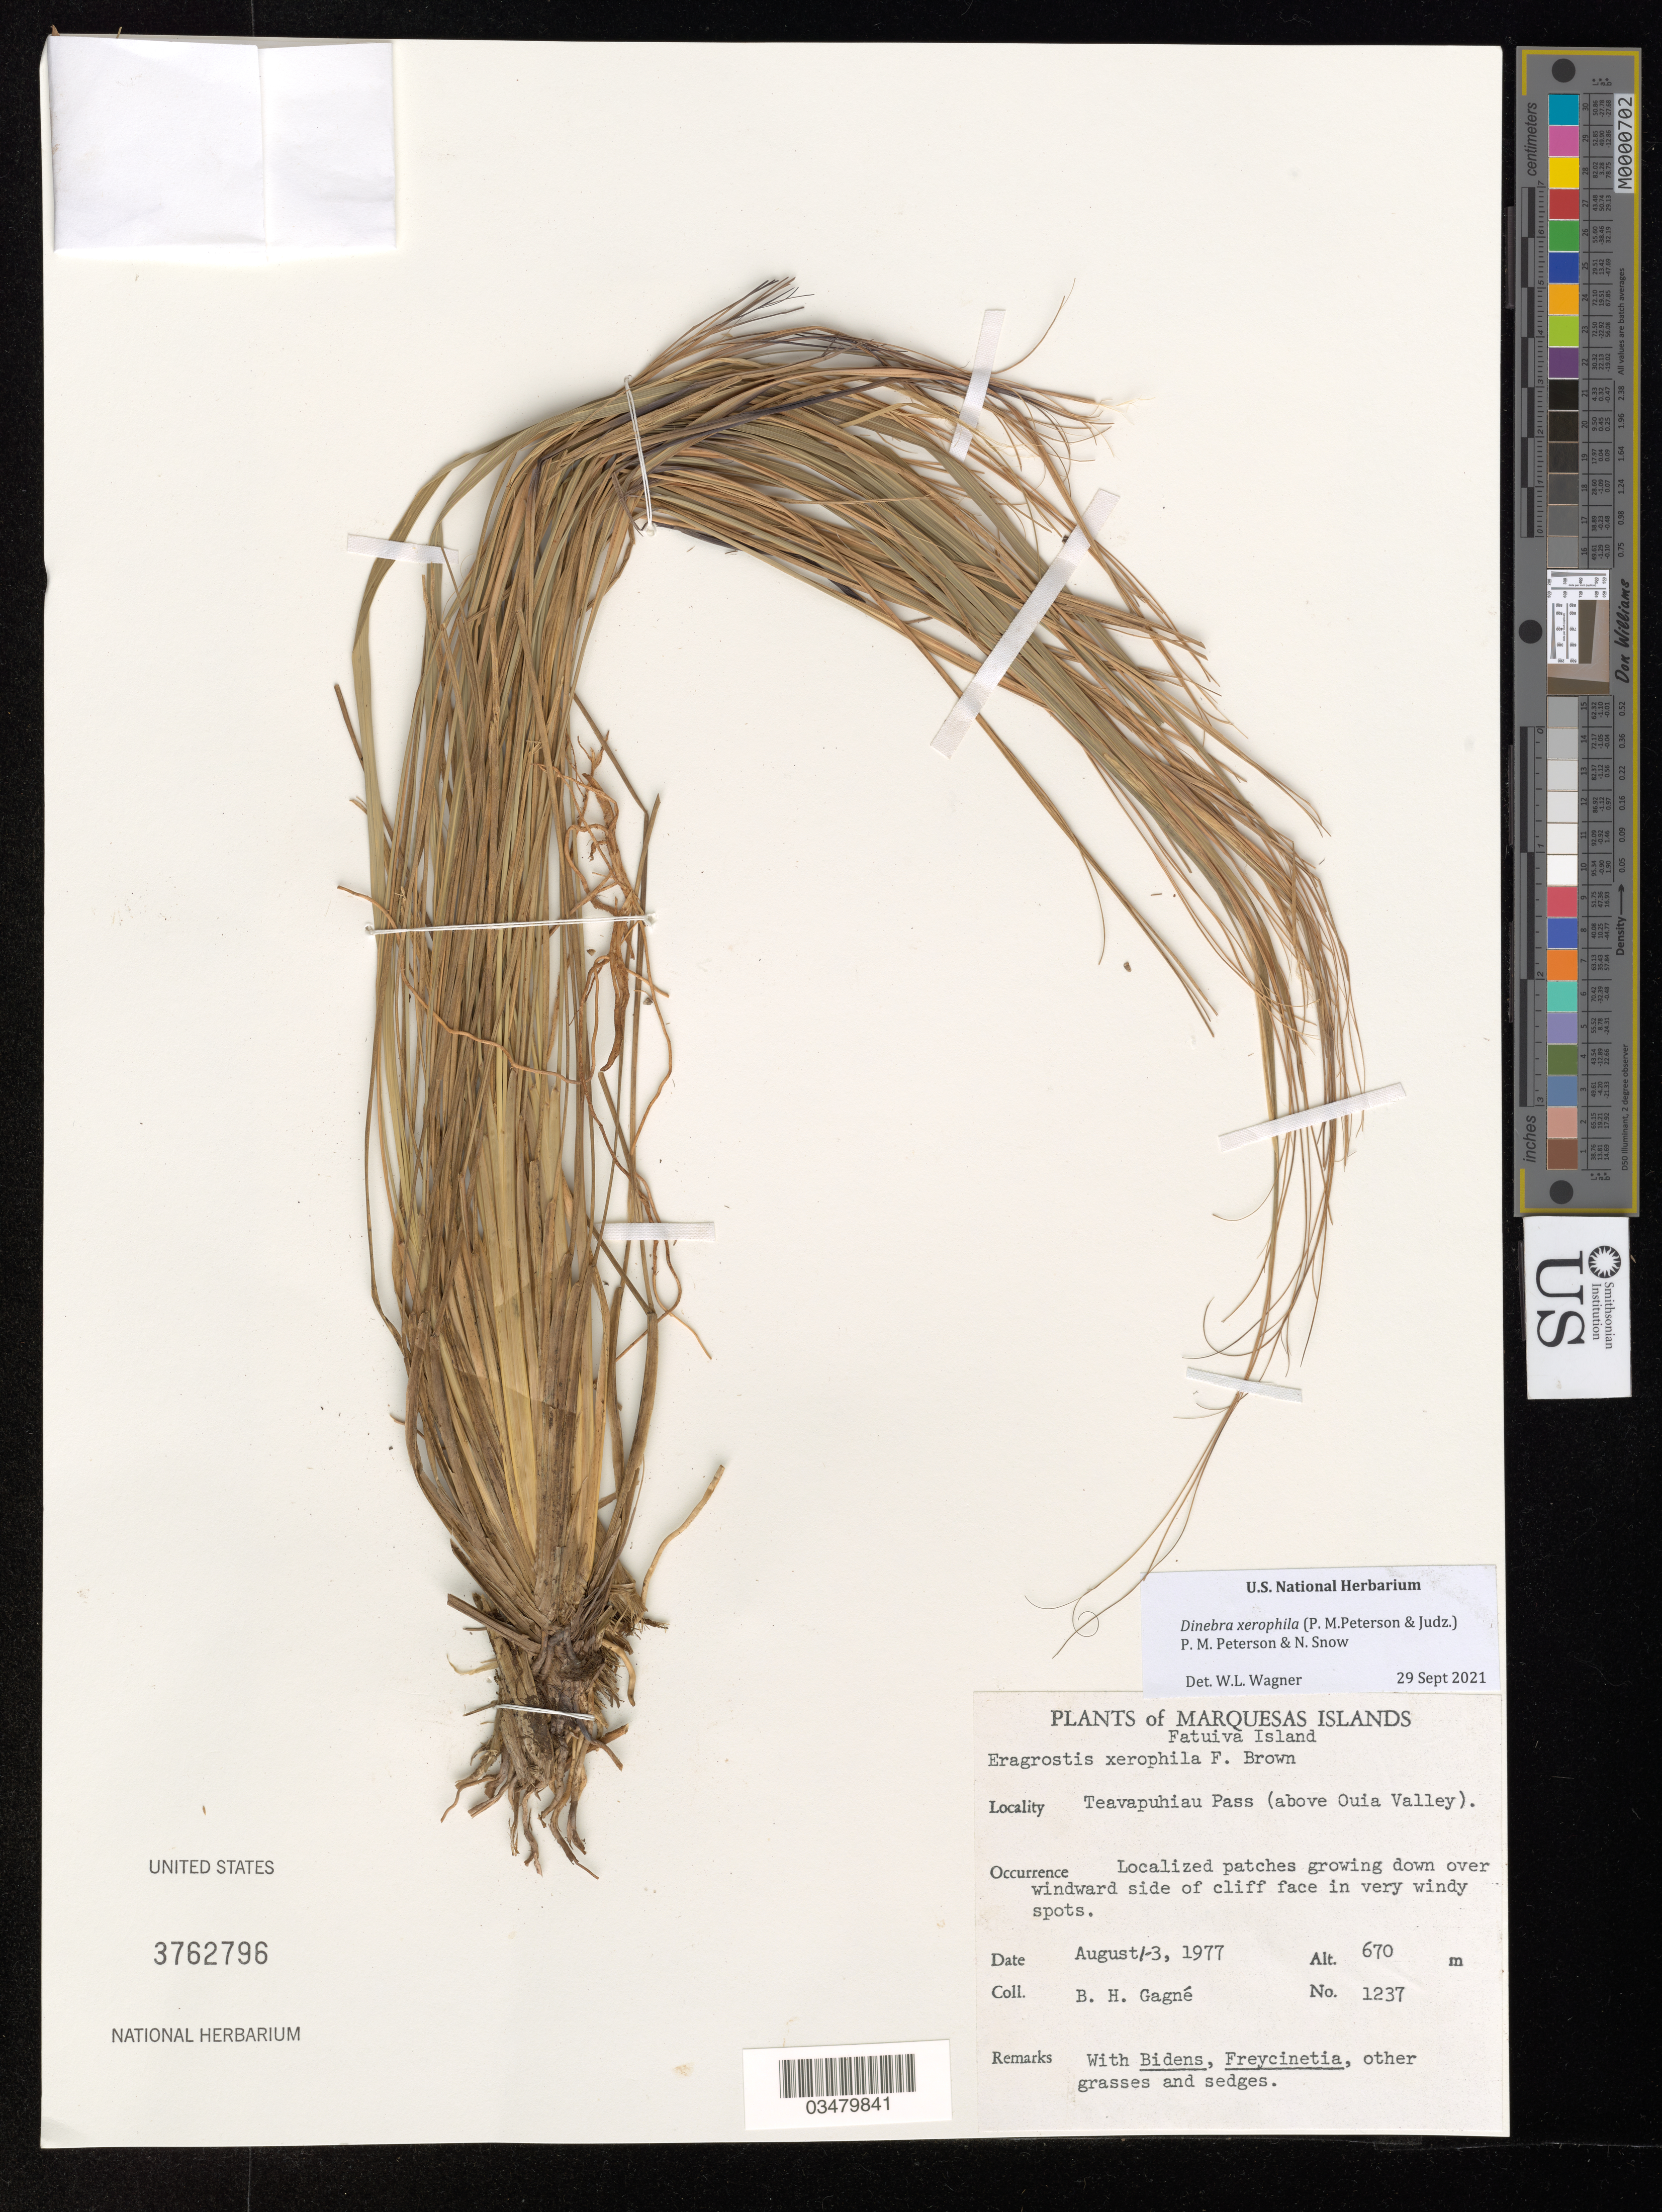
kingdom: Plantae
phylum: Tracheophyta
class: Liliopsida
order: Poales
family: Poaceae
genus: Dinebra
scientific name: Dinebra xerophila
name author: (P.M. Peterson & Judz.) P.M. Peterson & N. Snow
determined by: Wagner, W. L., (BOT), Smithsonian Institution - National Museum of Natural History (UNITED STATES)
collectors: B. H. Gagné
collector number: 1237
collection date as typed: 1 August 1977 3 August 1977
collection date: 1977-08-01/1977-08-03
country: French Polynesia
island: Fatu Hiva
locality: Teavapuhiau Pass (above Ouia Valley)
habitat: Windward side of cliff face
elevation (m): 670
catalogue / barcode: US 3762796